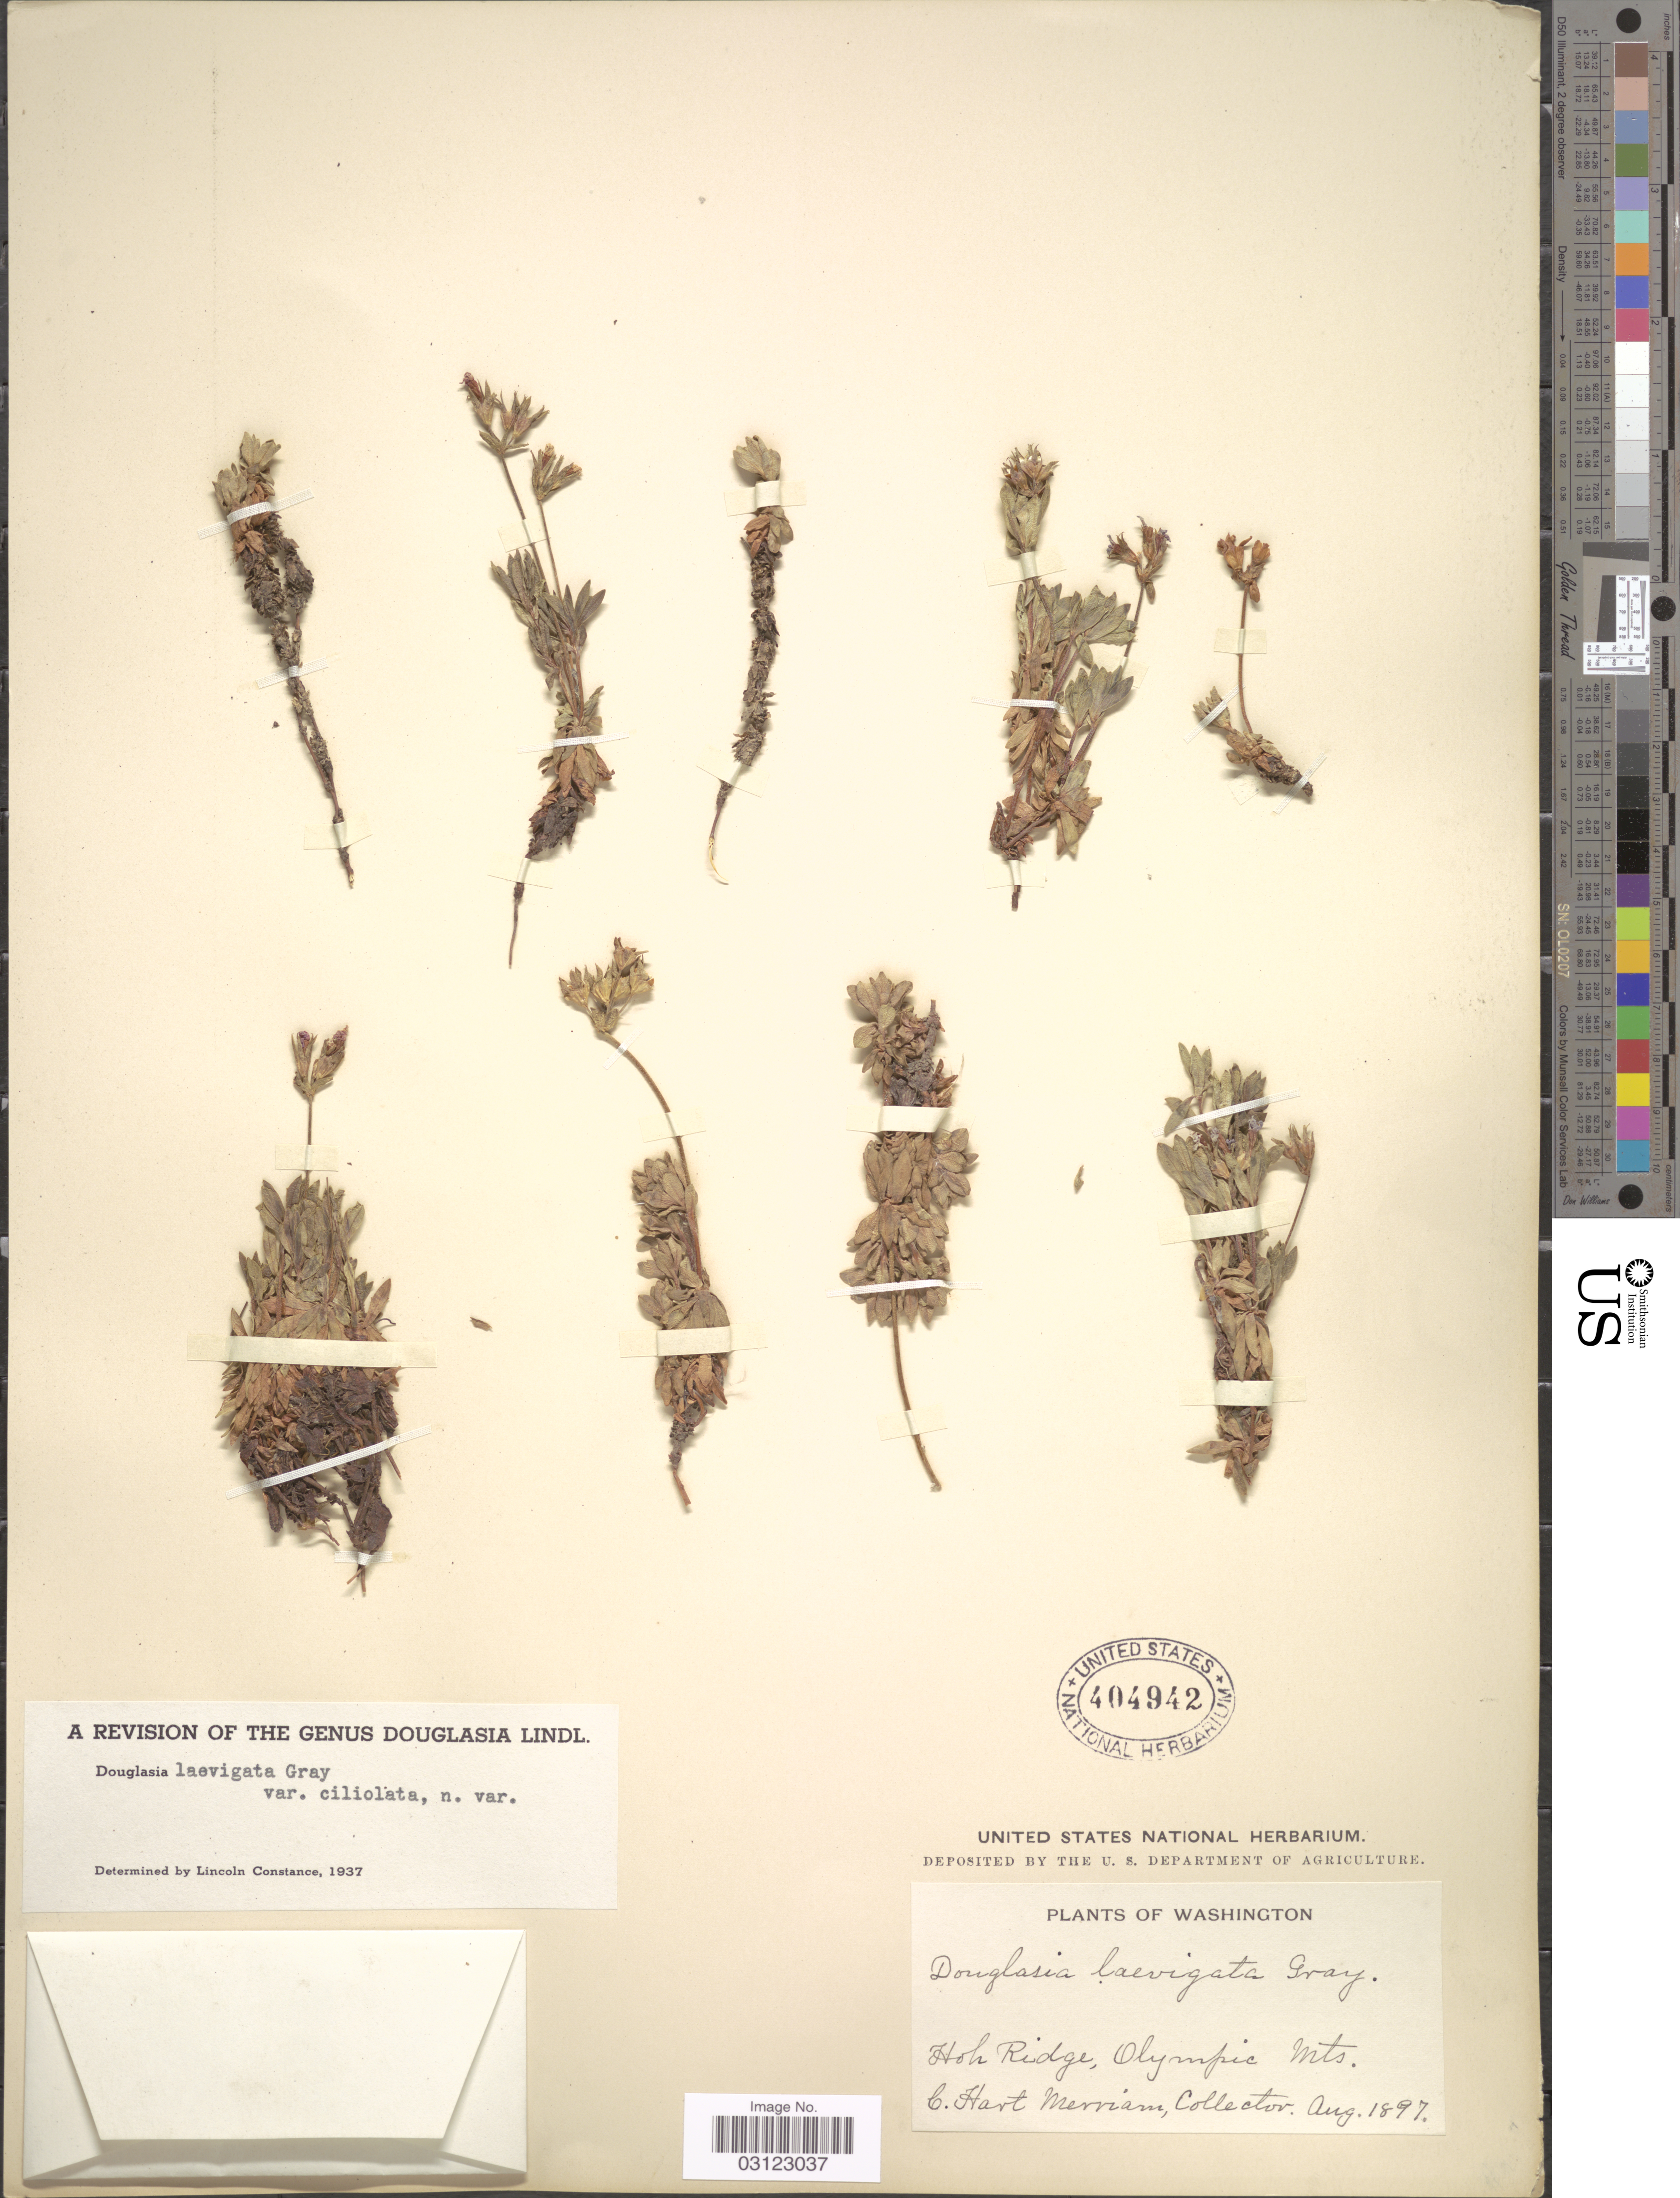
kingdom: Plantae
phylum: Tracheophyta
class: Magnoliopsida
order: Ericales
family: Primulaceae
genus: Douglasia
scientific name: Douglasia laevigata var. ciliolata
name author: Constance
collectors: C. Merriam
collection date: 1897-08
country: United States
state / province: Washington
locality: Hoh Ridge, Olympic Mts.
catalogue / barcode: US 404942